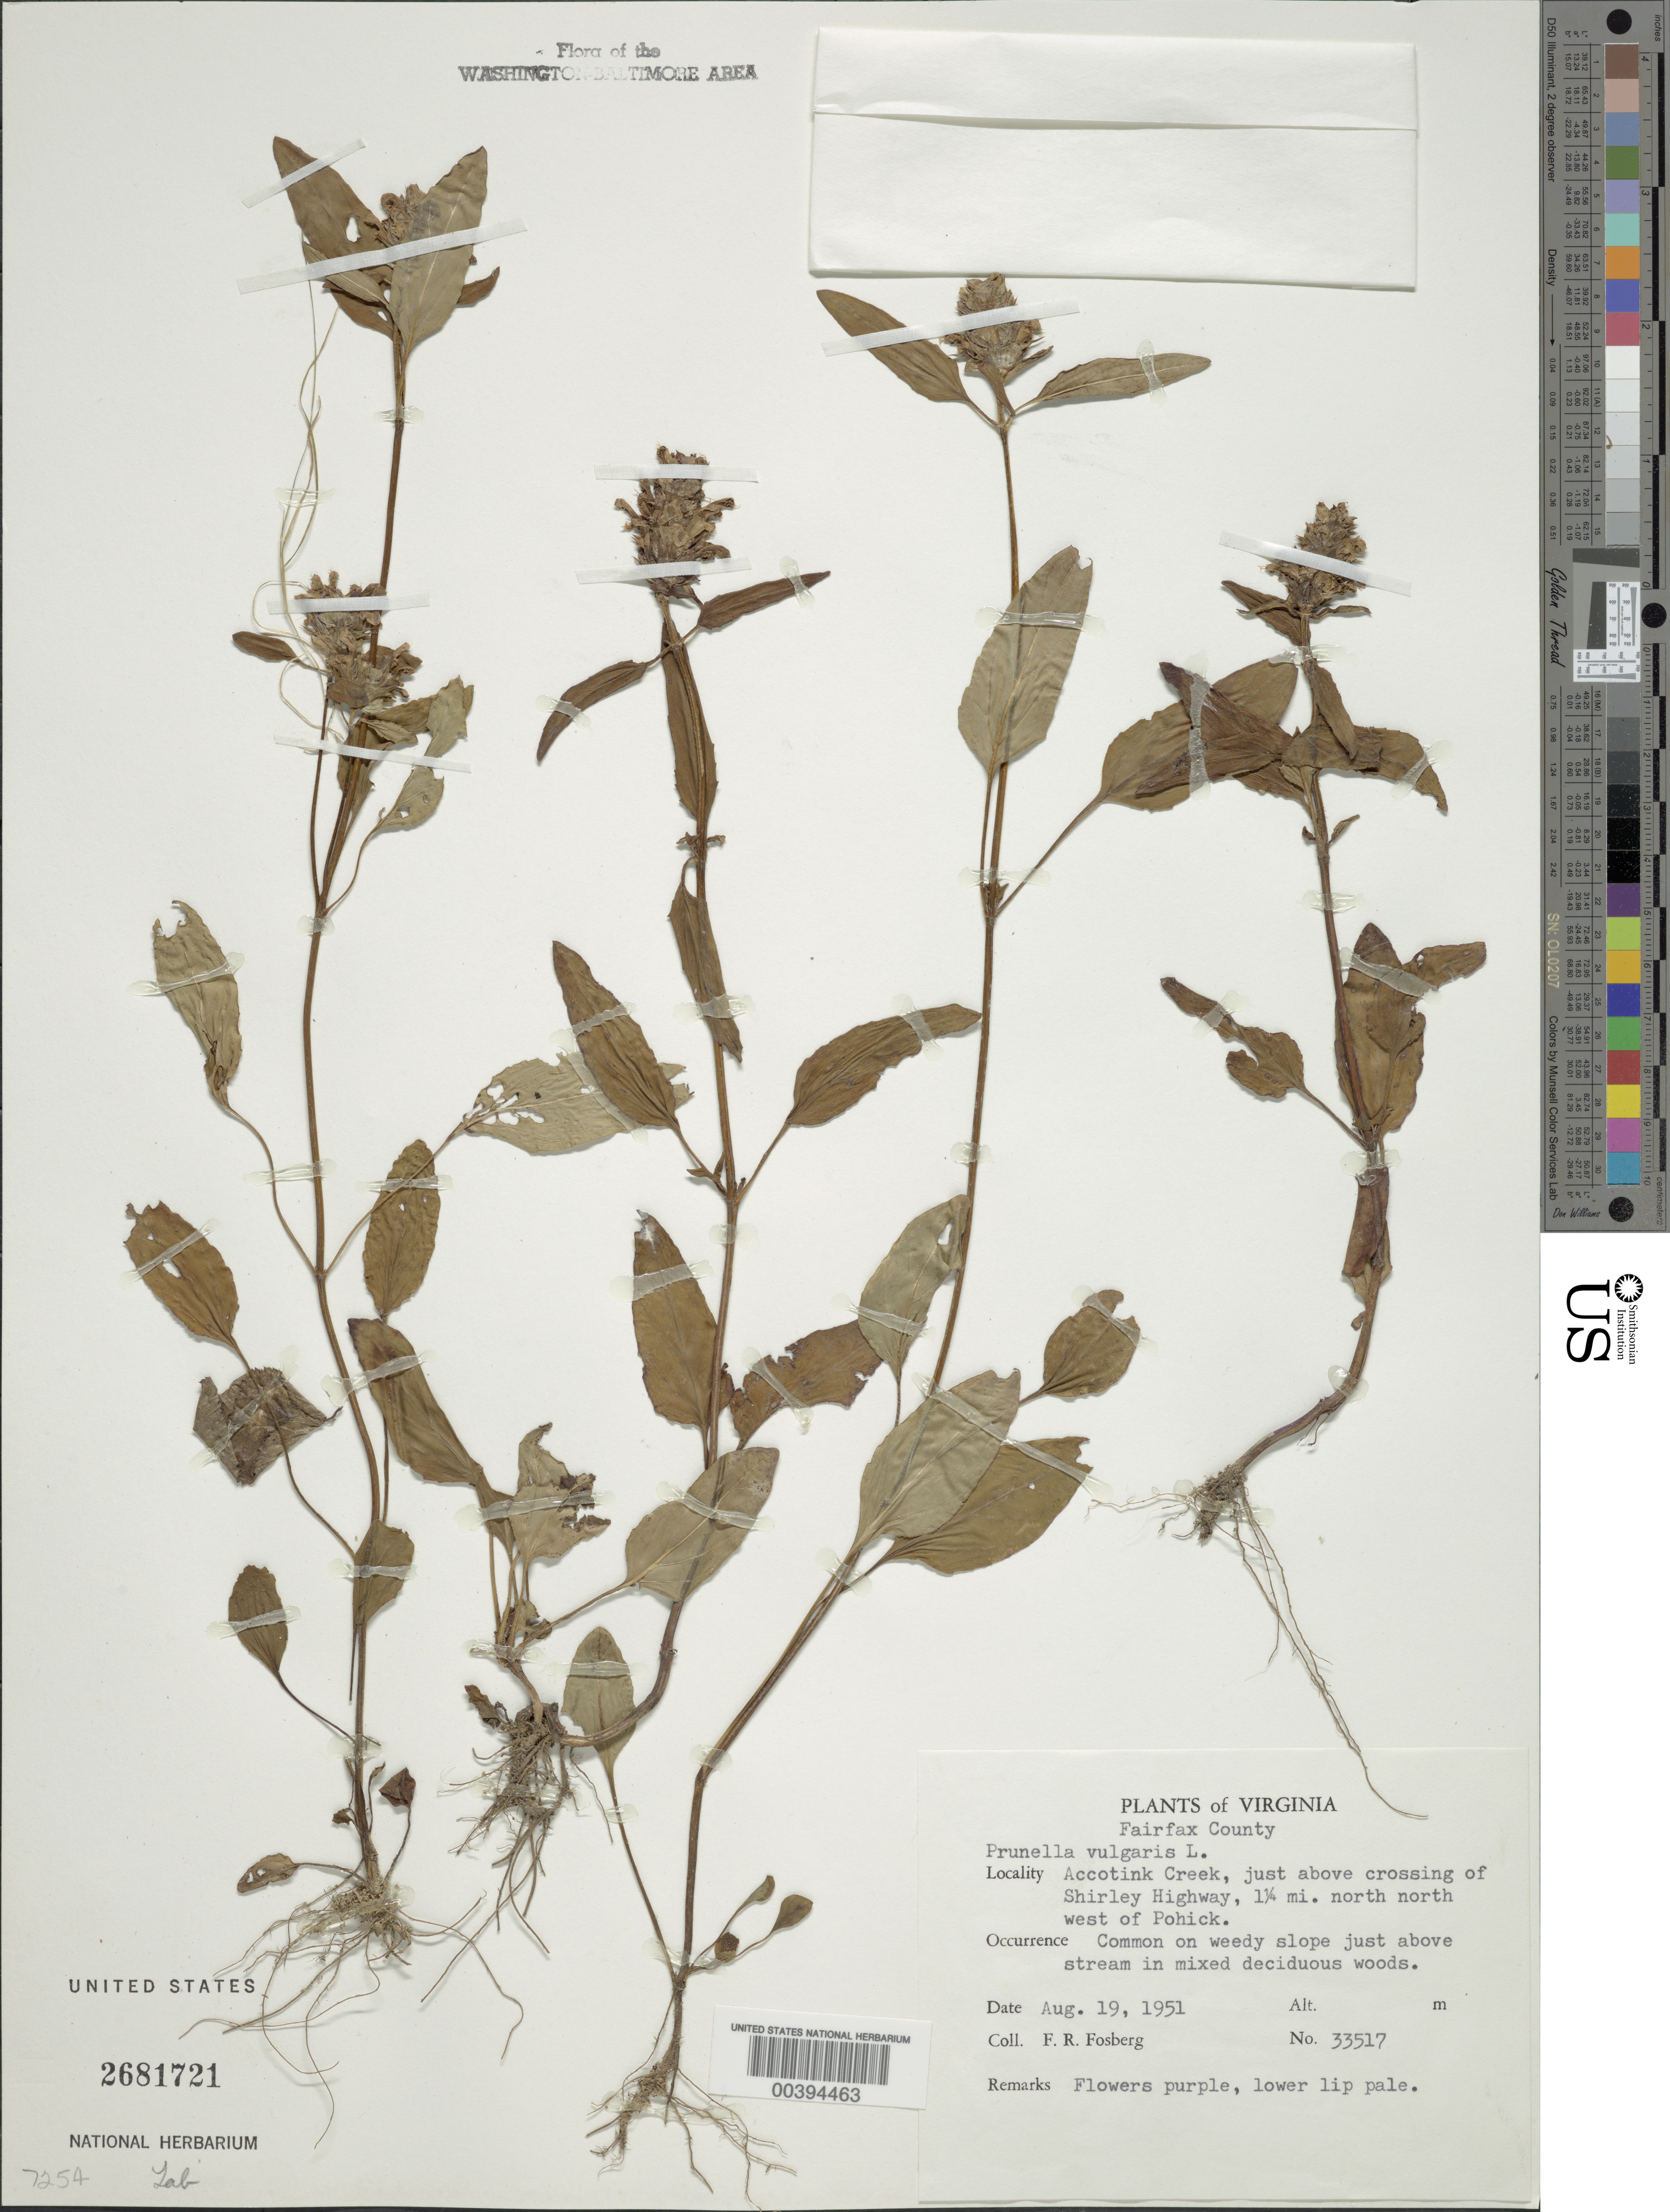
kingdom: Plantae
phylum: Tracheophyta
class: Magnoliopsida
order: Lamiales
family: Lamiaceae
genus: Prunella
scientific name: Prunella vulgaris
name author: L.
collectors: F. R. Fosberg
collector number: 33517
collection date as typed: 19 Aug 1951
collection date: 1951-08-19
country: United States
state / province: Virginia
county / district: Fairfax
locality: Accotink Creek, above crossing with Shirley Highway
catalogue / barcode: US 2681721